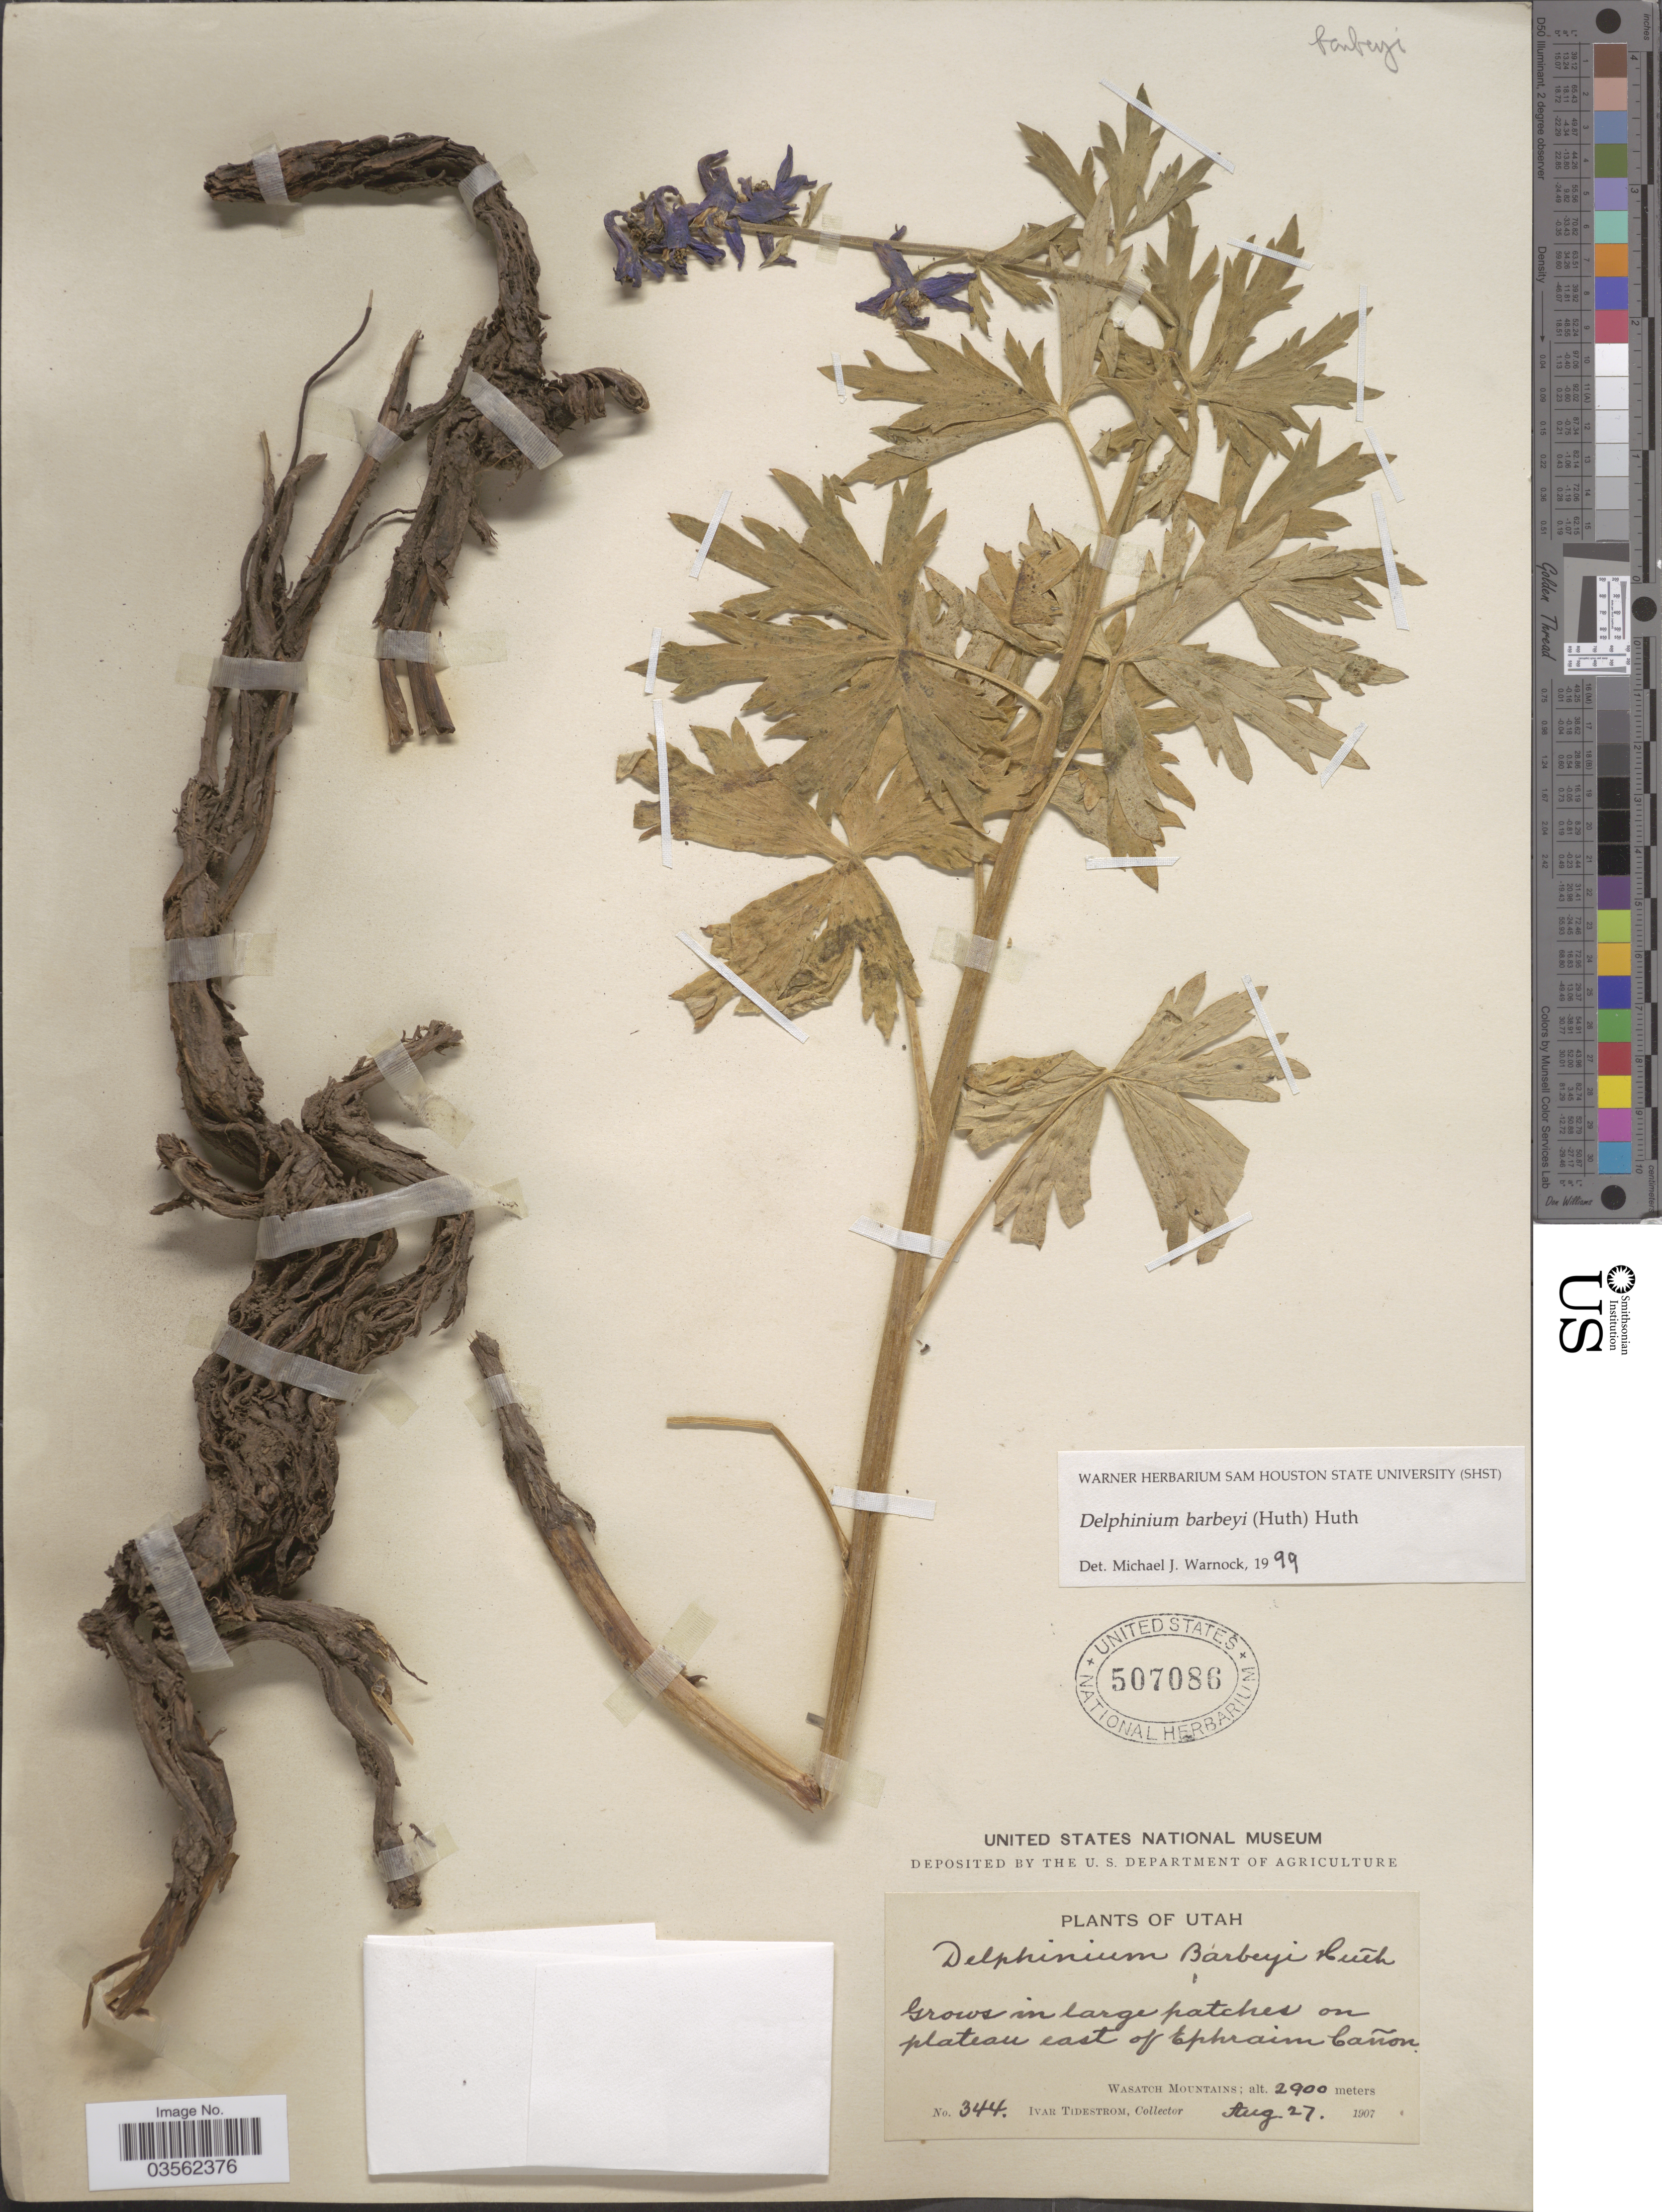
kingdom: Plantae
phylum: Tracheophyta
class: Magnoliopsida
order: Ranunculales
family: Ranunculaceae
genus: Delphinium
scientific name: Delphinium barbeyi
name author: (Huth) Huth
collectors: I. F. Tidestrom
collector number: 344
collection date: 1907-08-27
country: United States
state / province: Utah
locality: On plateau east of Ephraim Cañon. Wasatch Mountains.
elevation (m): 2900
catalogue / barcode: US 507086